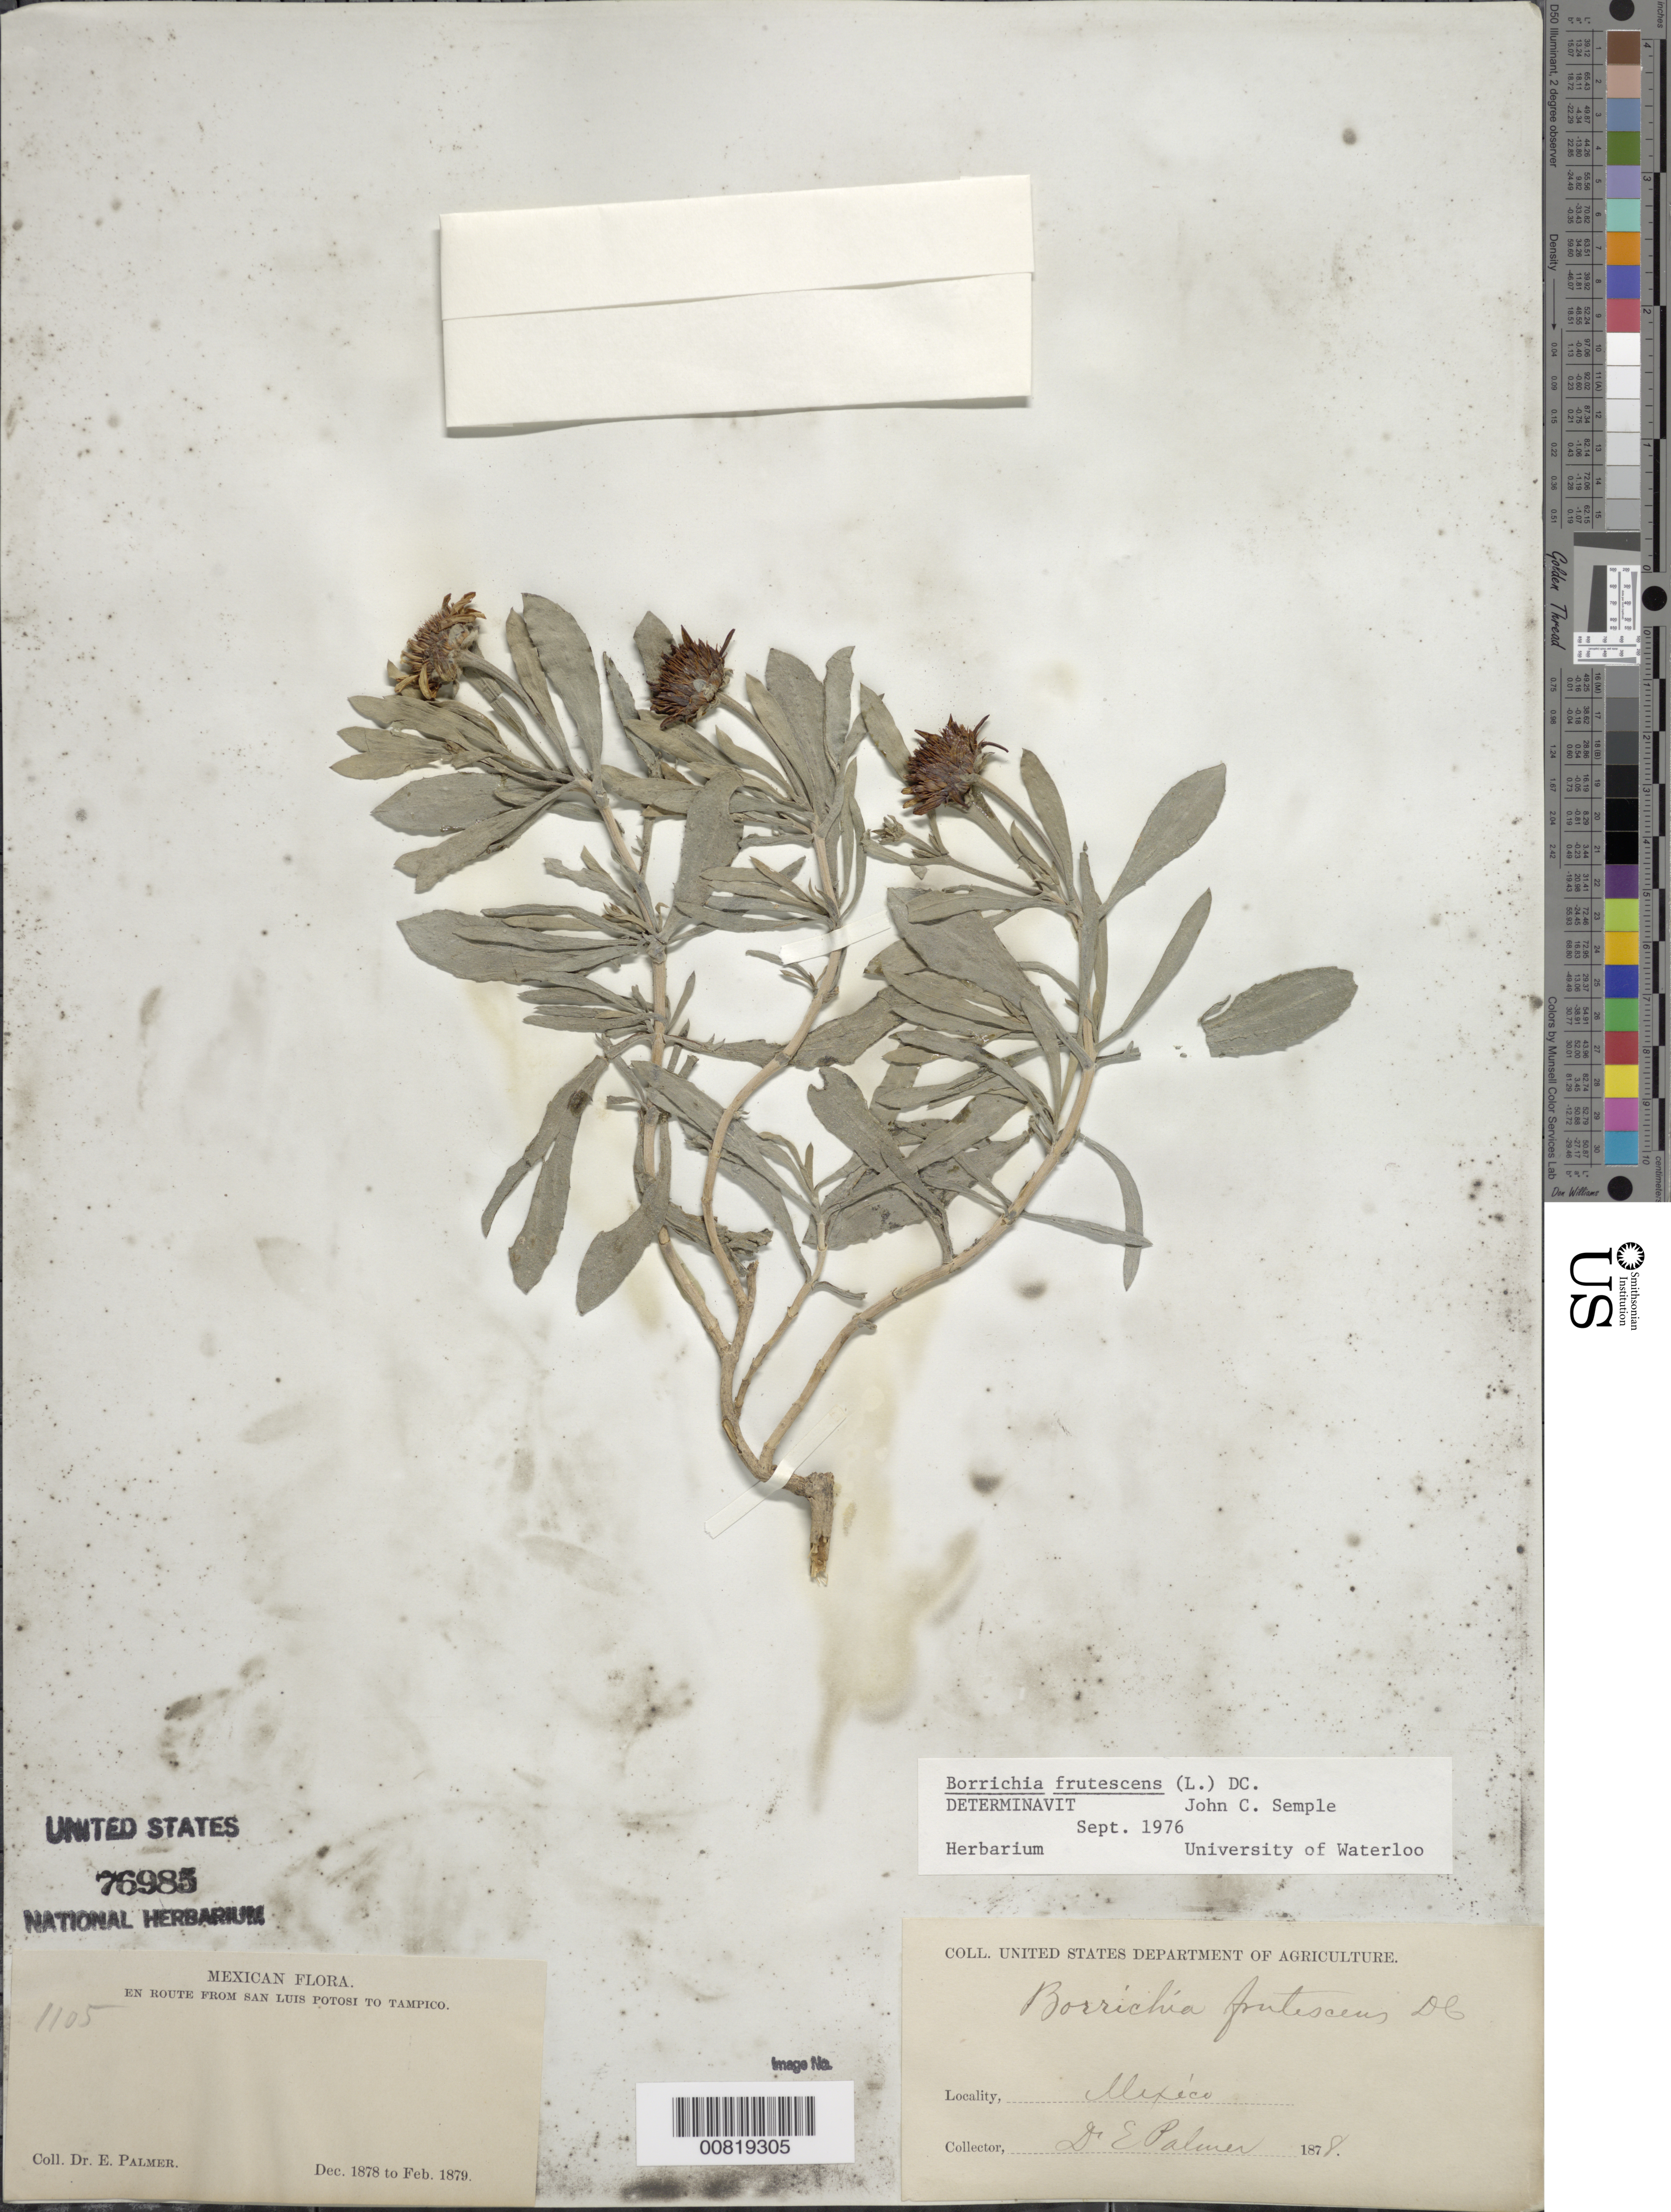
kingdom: Plantae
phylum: Tracheophyta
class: Magnoliopsida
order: Asterales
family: Asteraceae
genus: Borrichia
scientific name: Borrichia frutescens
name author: (L.) DC.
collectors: E. Palmer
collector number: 1105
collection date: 1878-12/1879-02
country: Mexico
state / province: San Luis Potosí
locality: En route from San Luis Potosi to Tampico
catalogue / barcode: US 76985